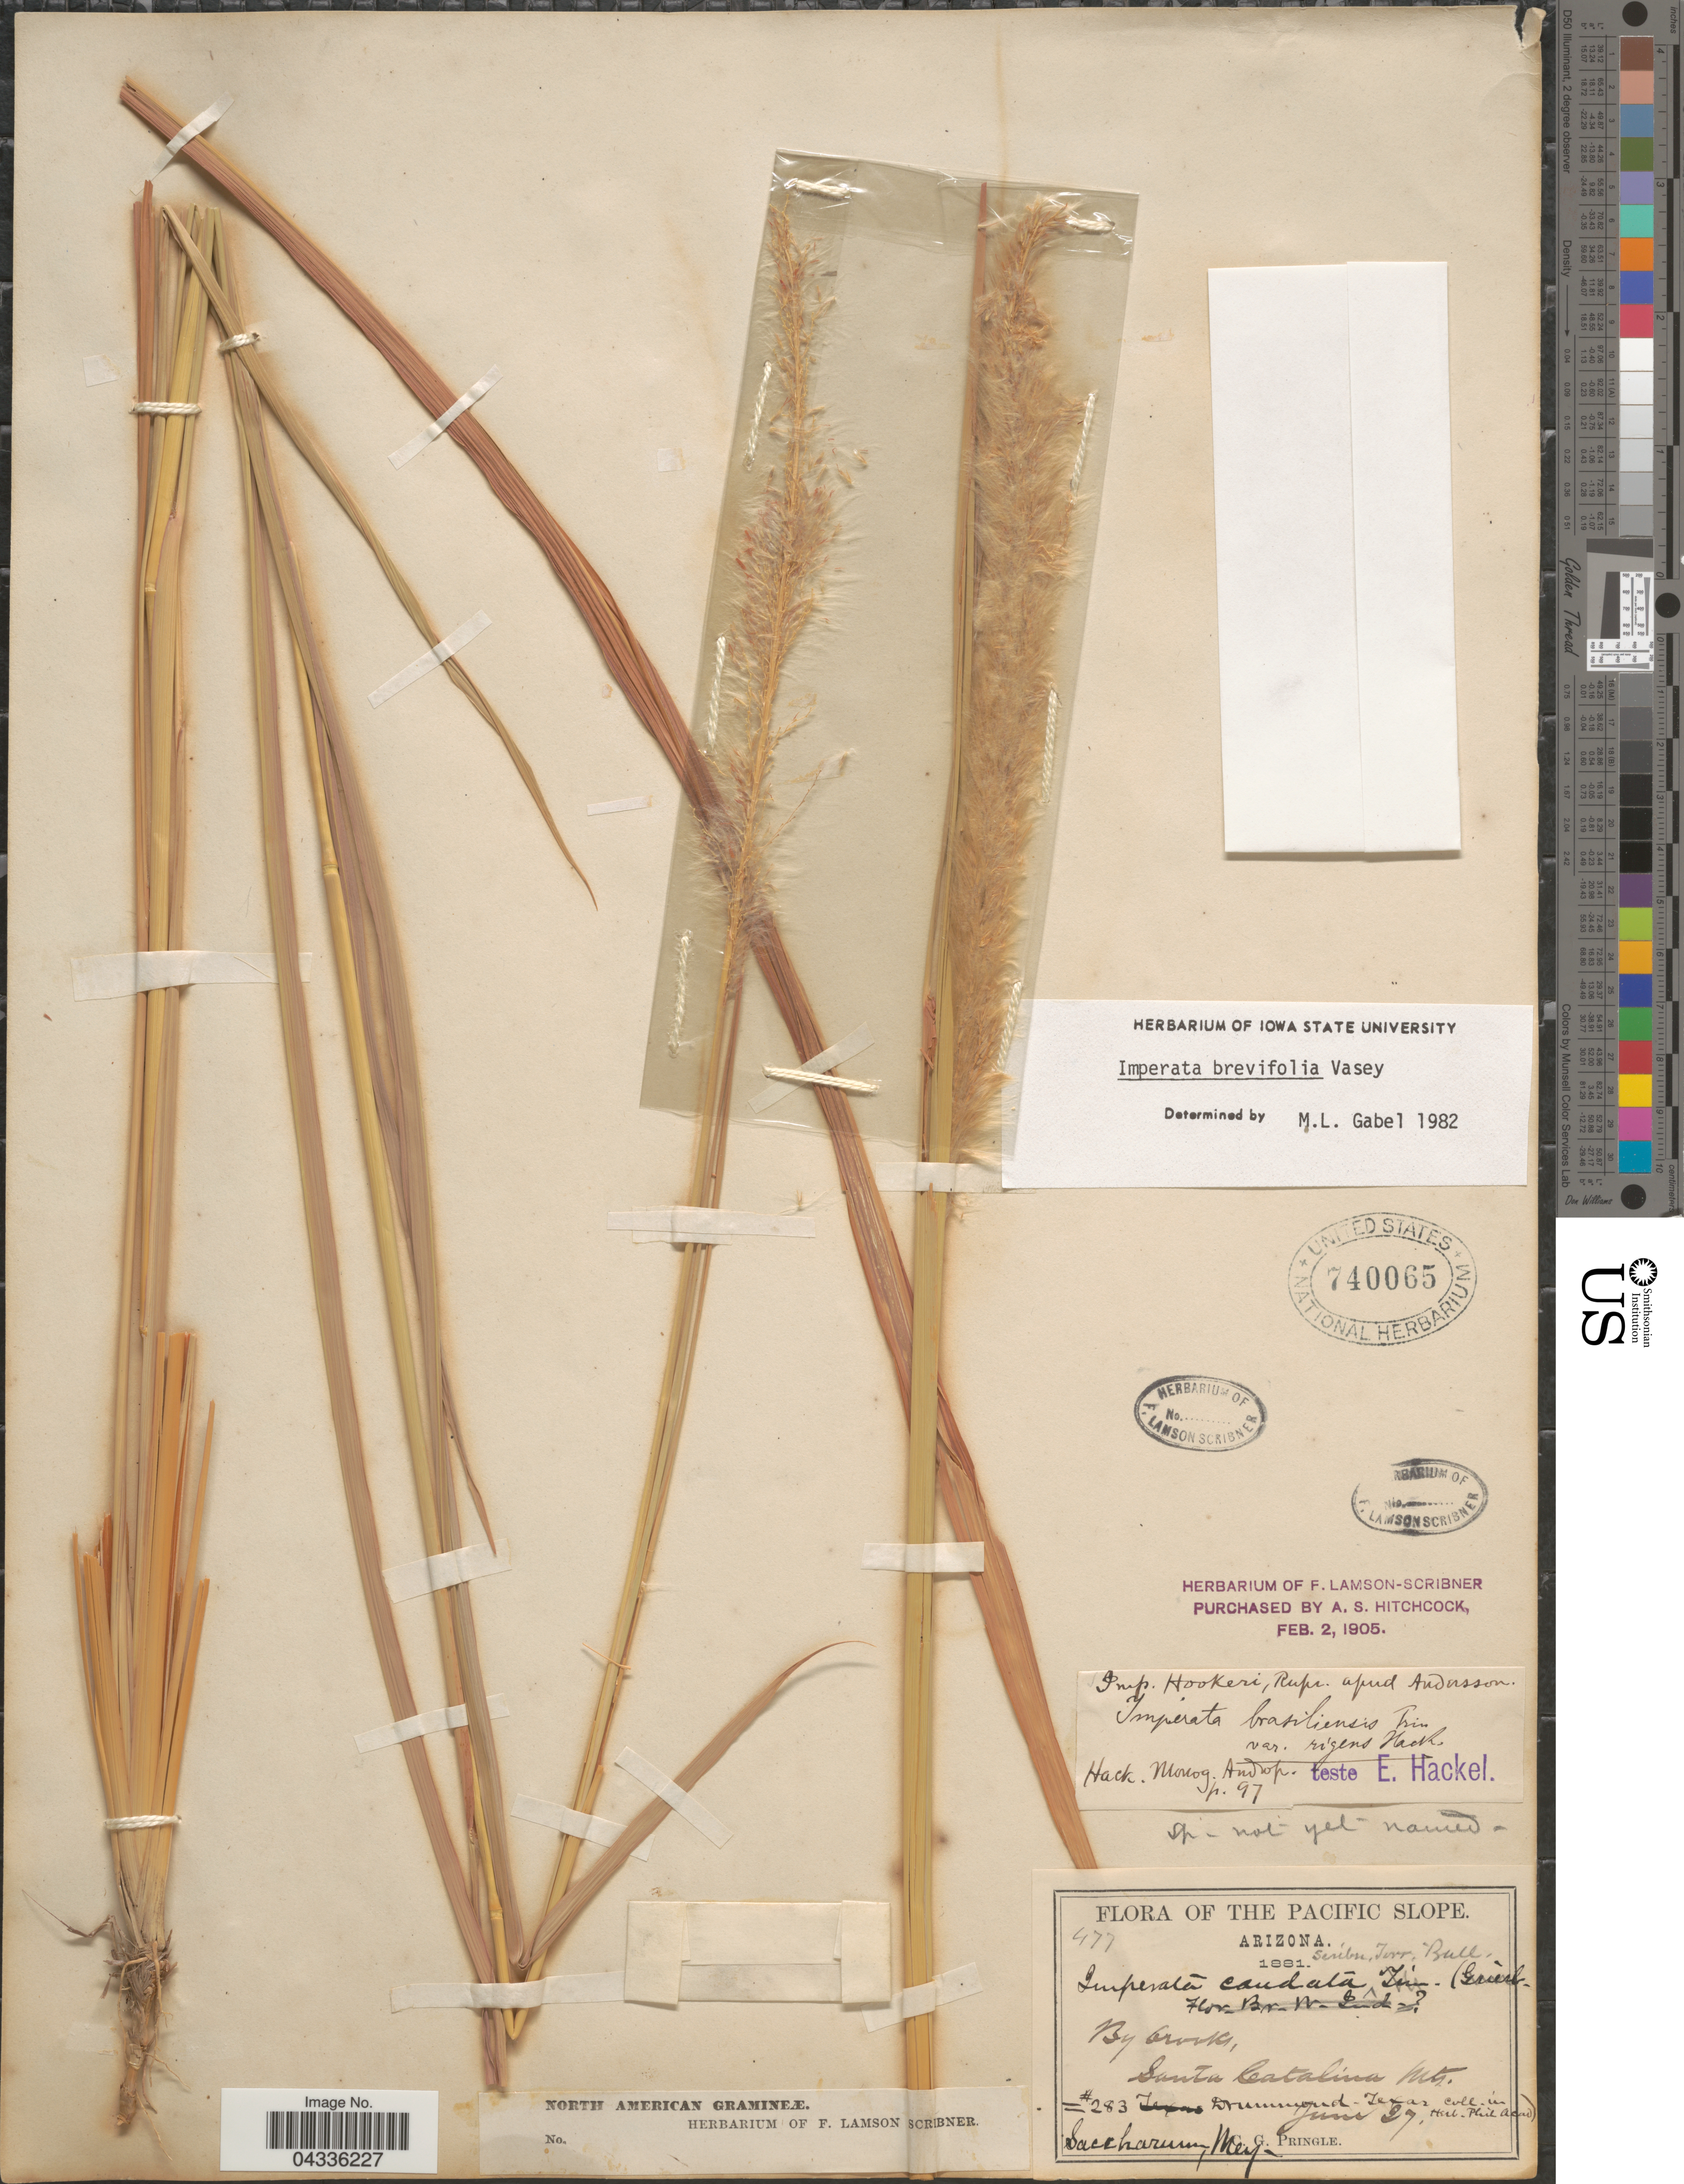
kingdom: Plantae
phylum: Tracheophyta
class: Liliopsida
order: Poales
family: Poaceae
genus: Imperata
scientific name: Imperata brevifolia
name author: Vasey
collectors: C. G. Pringle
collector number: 283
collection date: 1881-06-27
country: United States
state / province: Arizona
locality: The Pacific Slope. By brooks, Santa Catalina Mts.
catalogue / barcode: US 740065